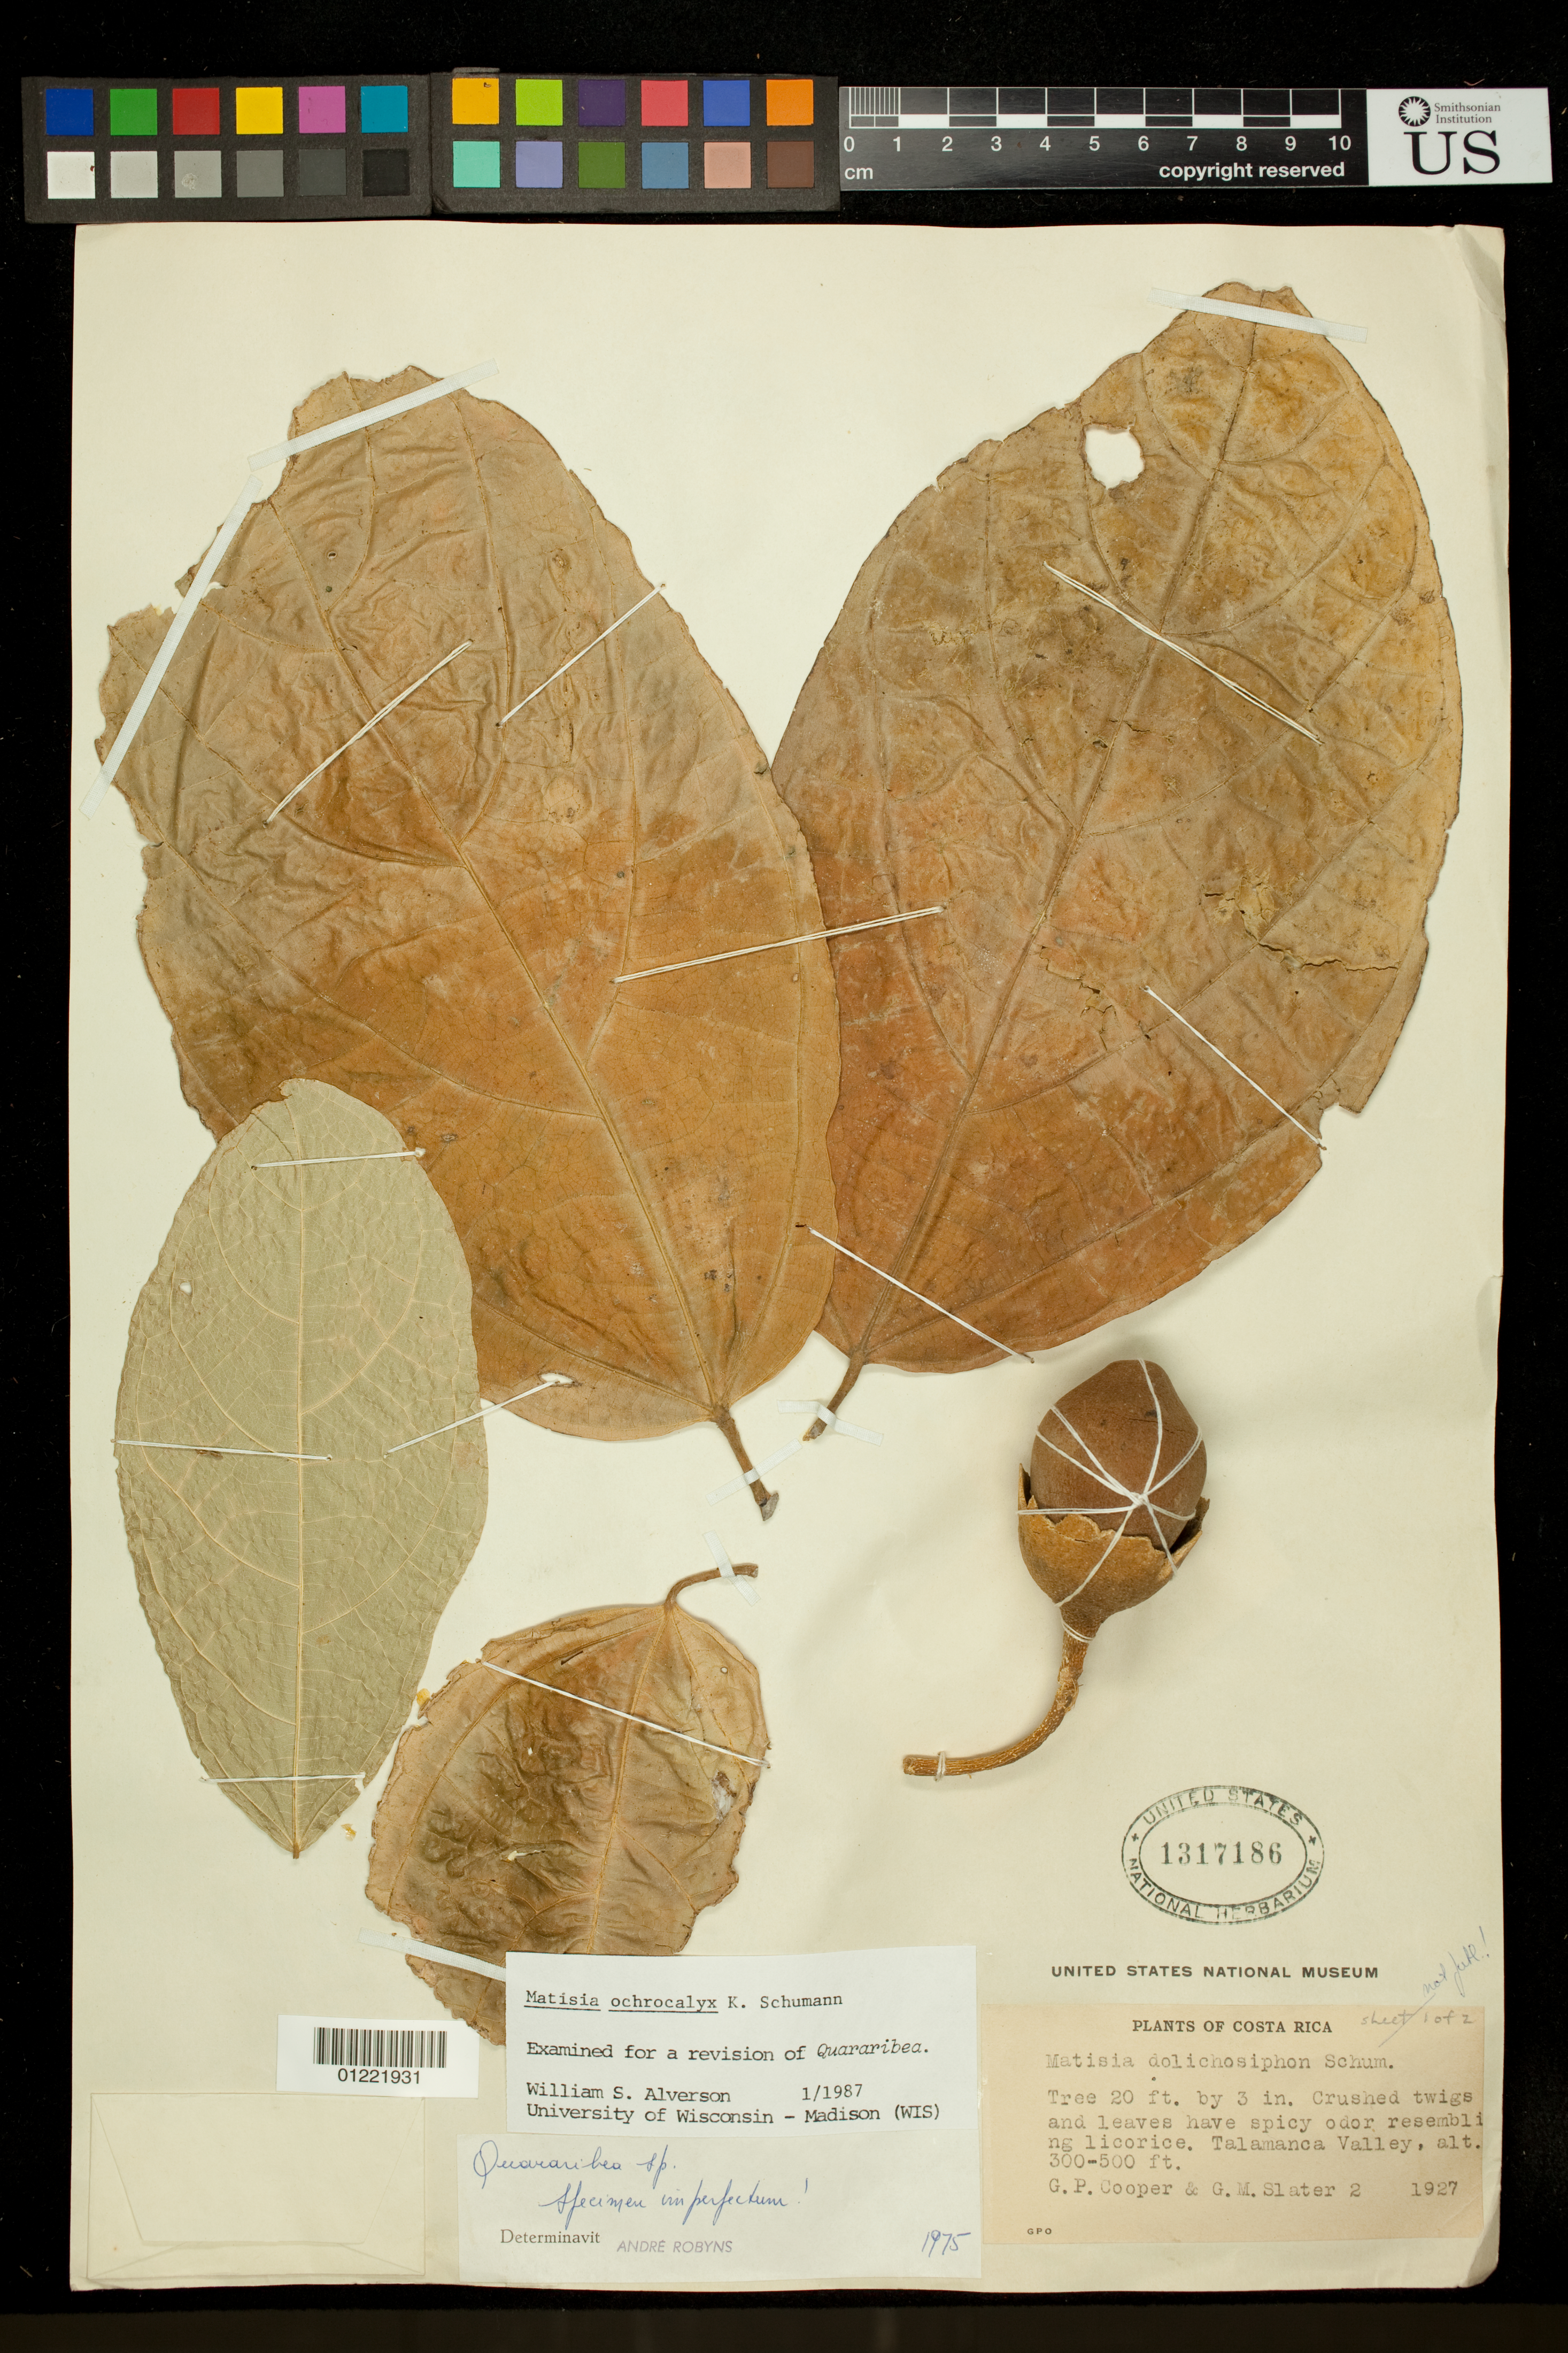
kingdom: Plantae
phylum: Tracheophyta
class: Magnoliopsida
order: Malvales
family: Malvaceae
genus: Matisia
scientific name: Matisia ochrocalyx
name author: K. Schum.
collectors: G. Cooper & G. Slater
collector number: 2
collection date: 1927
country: Costa Rica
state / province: Limón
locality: Talamanca Valley.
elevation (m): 300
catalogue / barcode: US 1317186